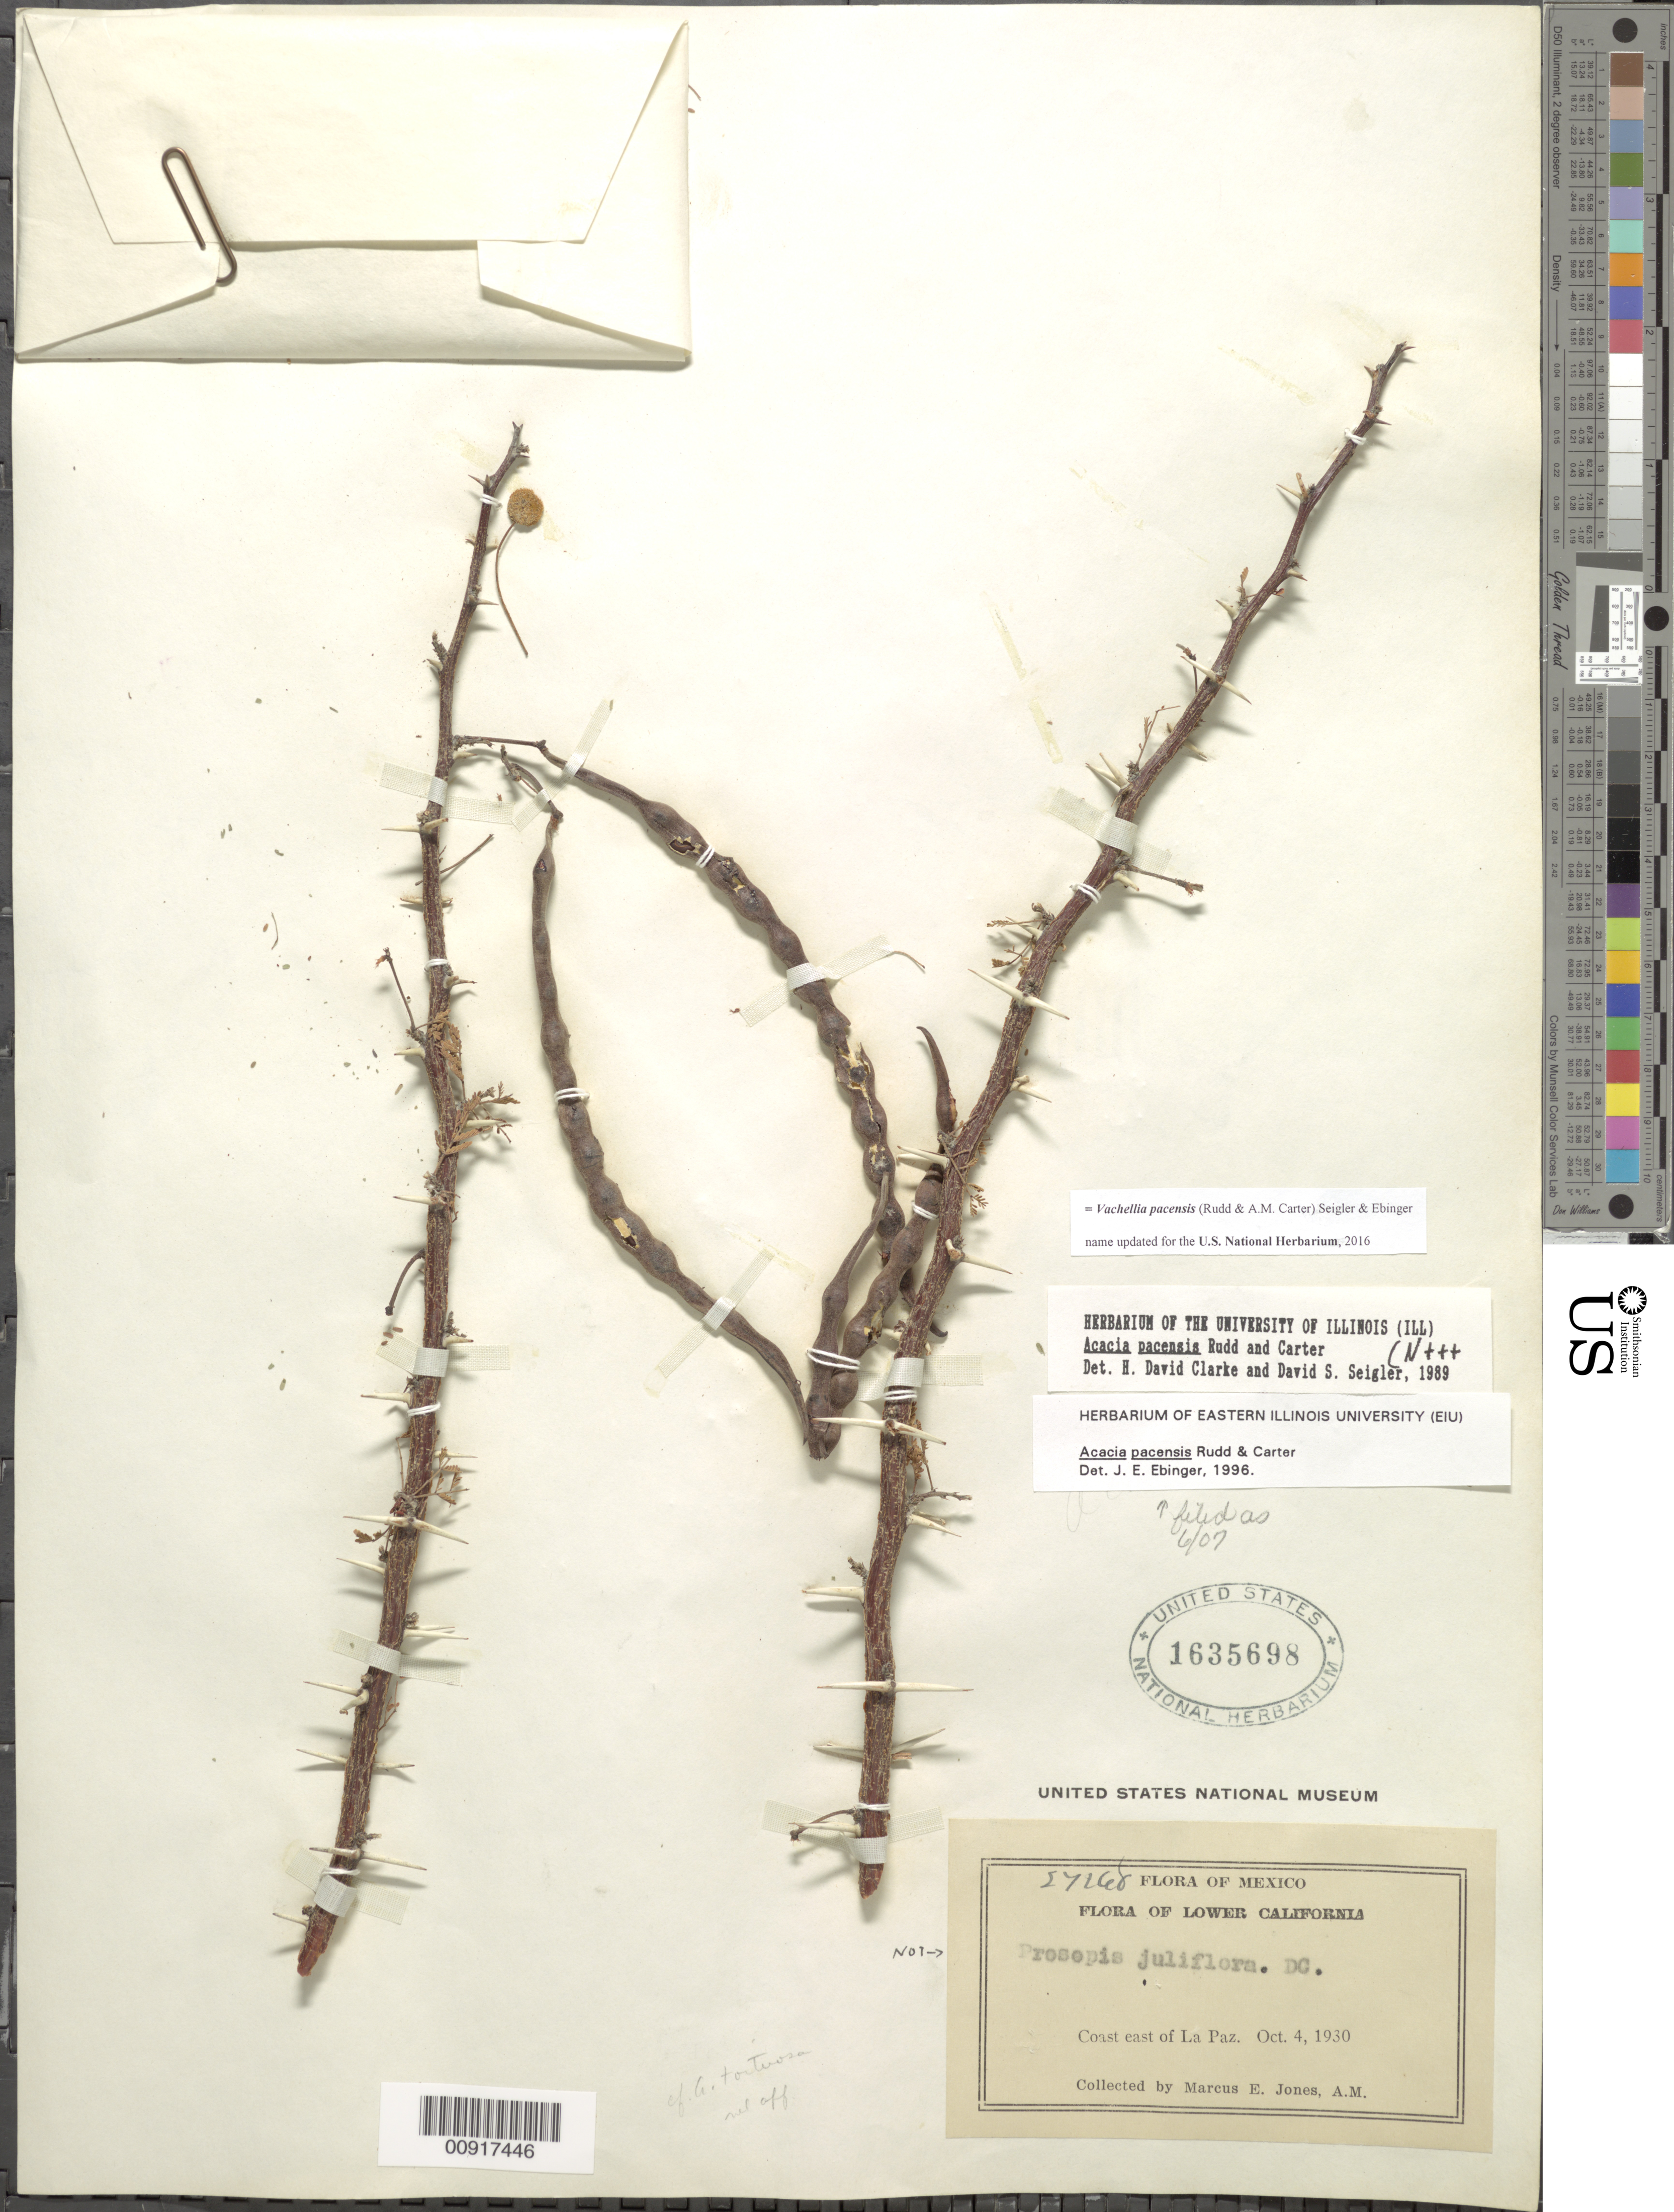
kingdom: Plantae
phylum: Tracheophyta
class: Magnoliopsida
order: Fabales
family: Fabaceae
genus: Vachellia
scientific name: Vachellia pacensis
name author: (Rudd & A.M. Carter) Seigler & Ebinger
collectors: M. E. Jones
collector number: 27268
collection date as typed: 04 Oct 1930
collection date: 1930-10-04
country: Mexico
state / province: Baja California Sur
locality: Coast east of La Paz.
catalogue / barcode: US 1635698